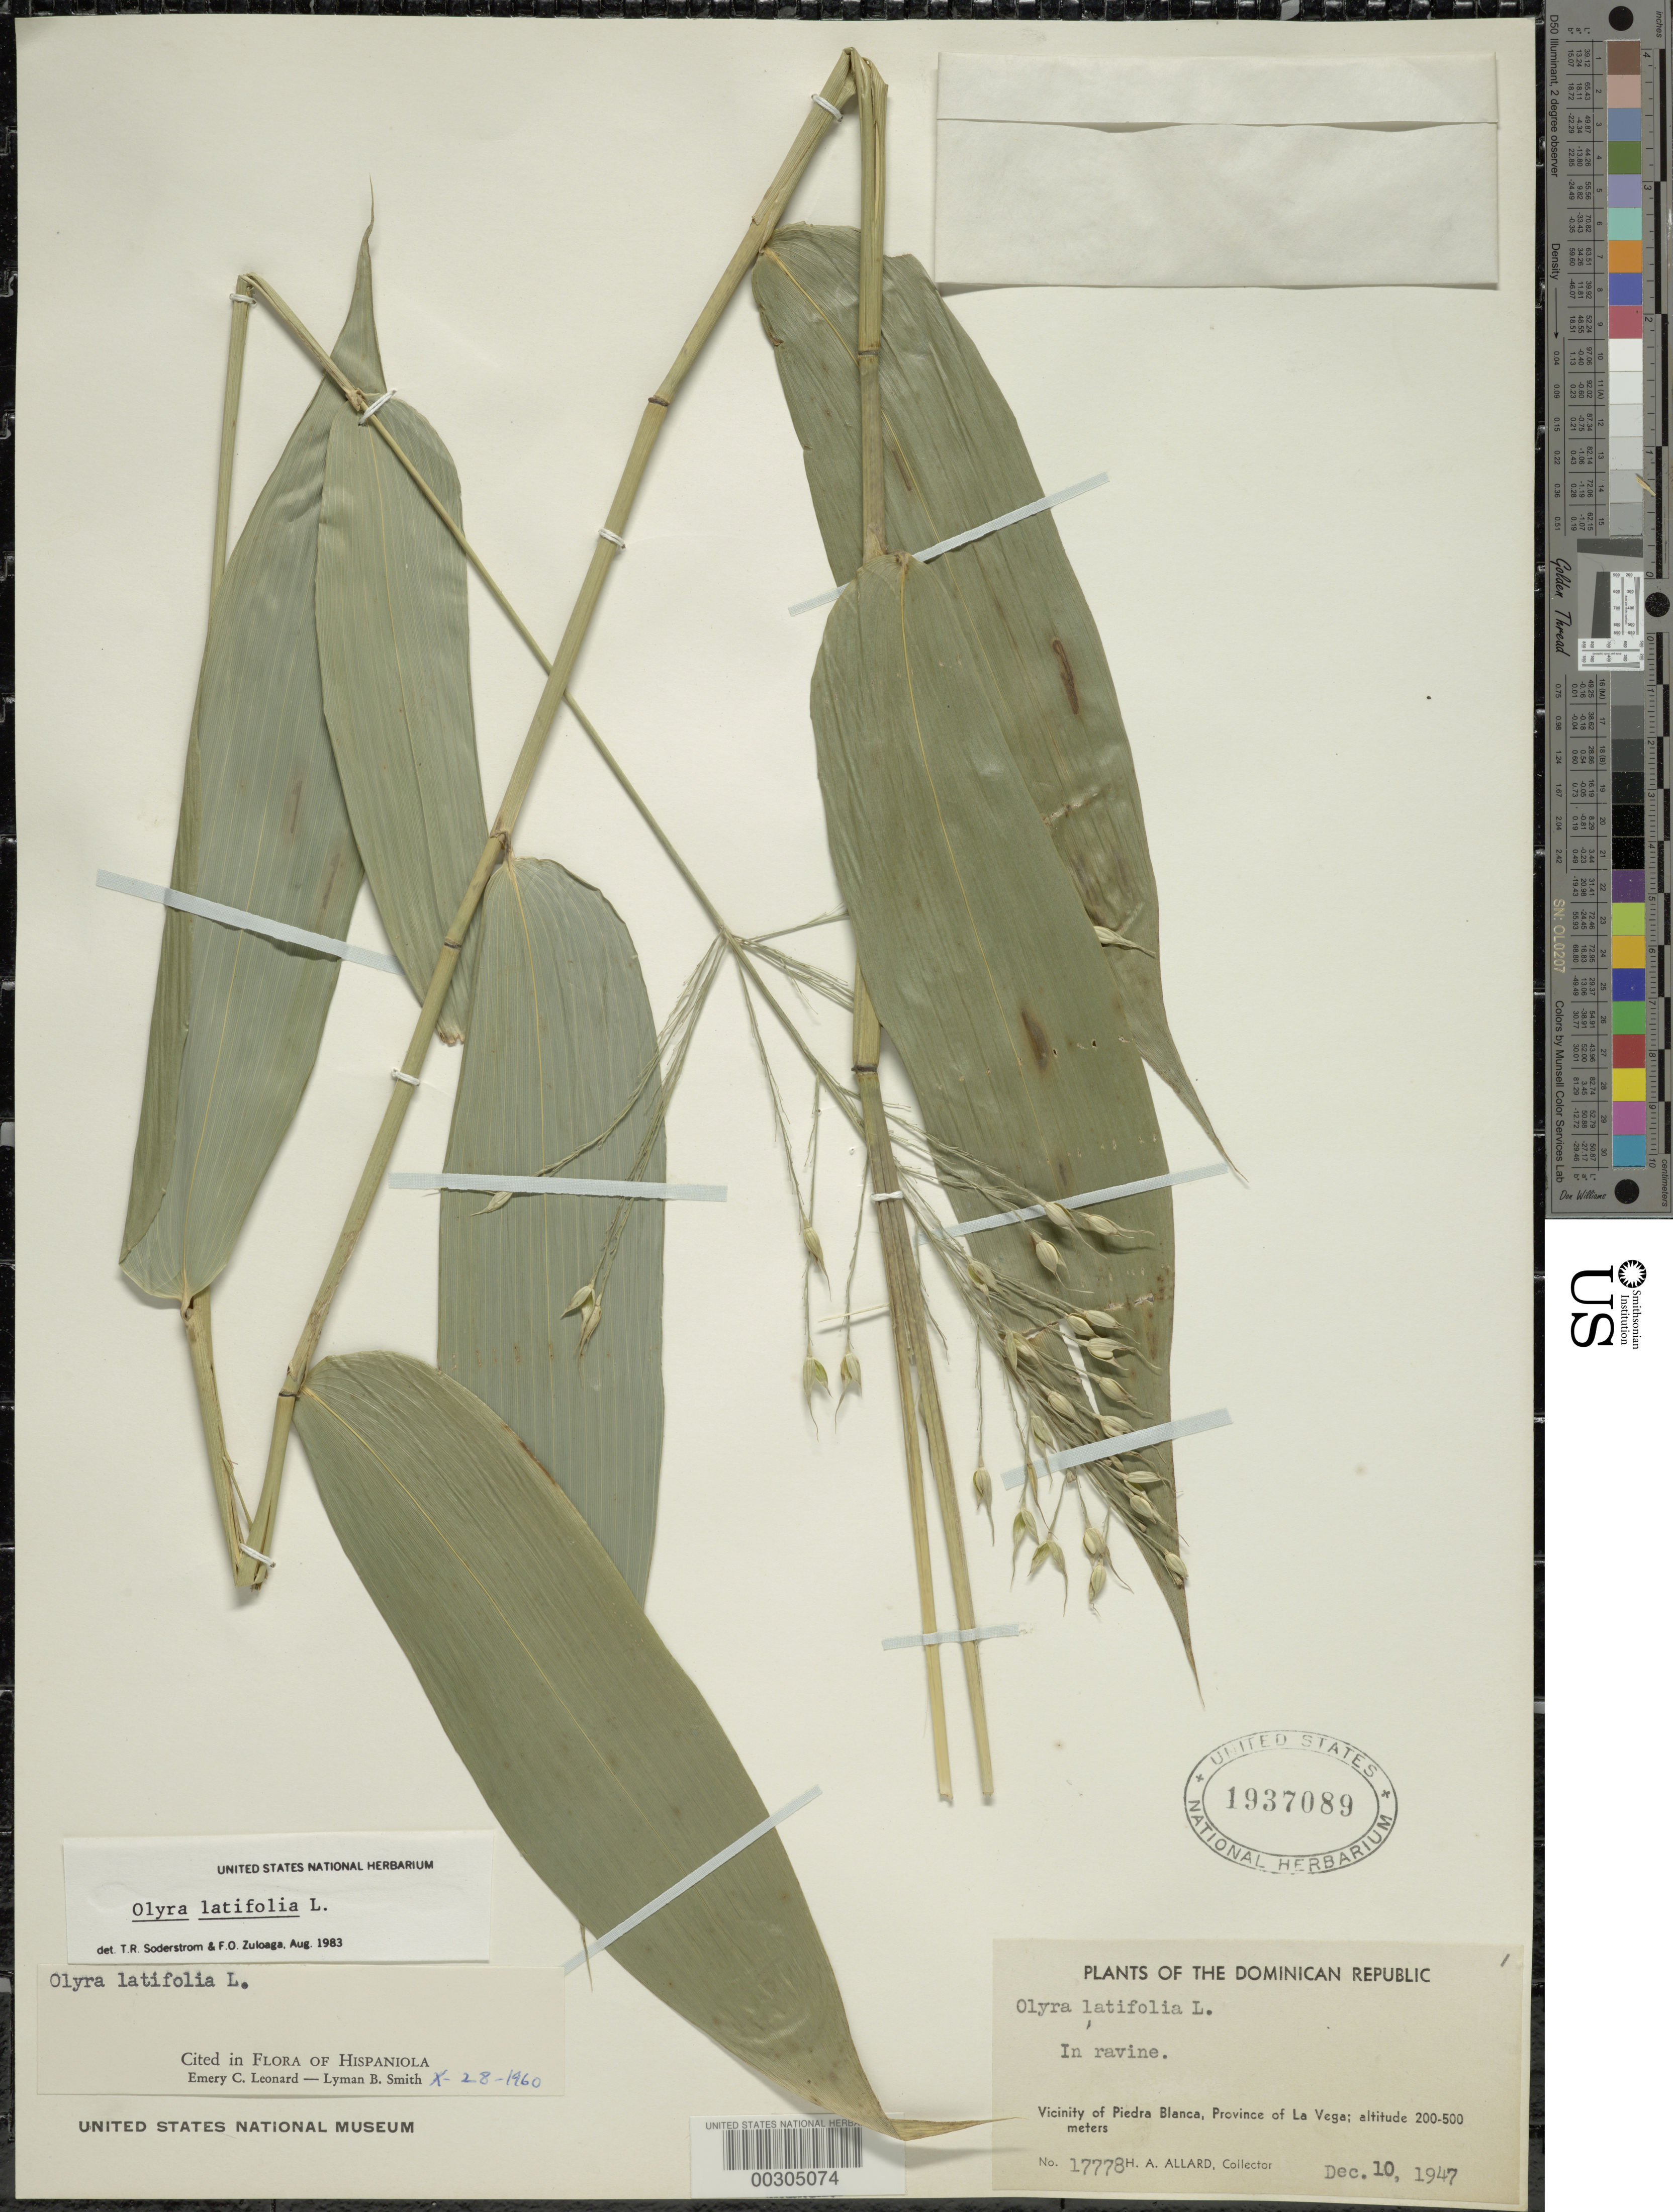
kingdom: Plantae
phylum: Tracheophyta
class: Liliopsida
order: Poales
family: Poaceae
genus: Olyra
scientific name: Olyra latifolia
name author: L.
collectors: H. A. Allard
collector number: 17778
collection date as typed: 10 Dec 1947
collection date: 1947-12-10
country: Dominican Republic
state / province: La Vega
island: Hispaniola Island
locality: Piedra blanca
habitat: in ravine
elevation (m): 200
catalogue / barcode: US 1937089